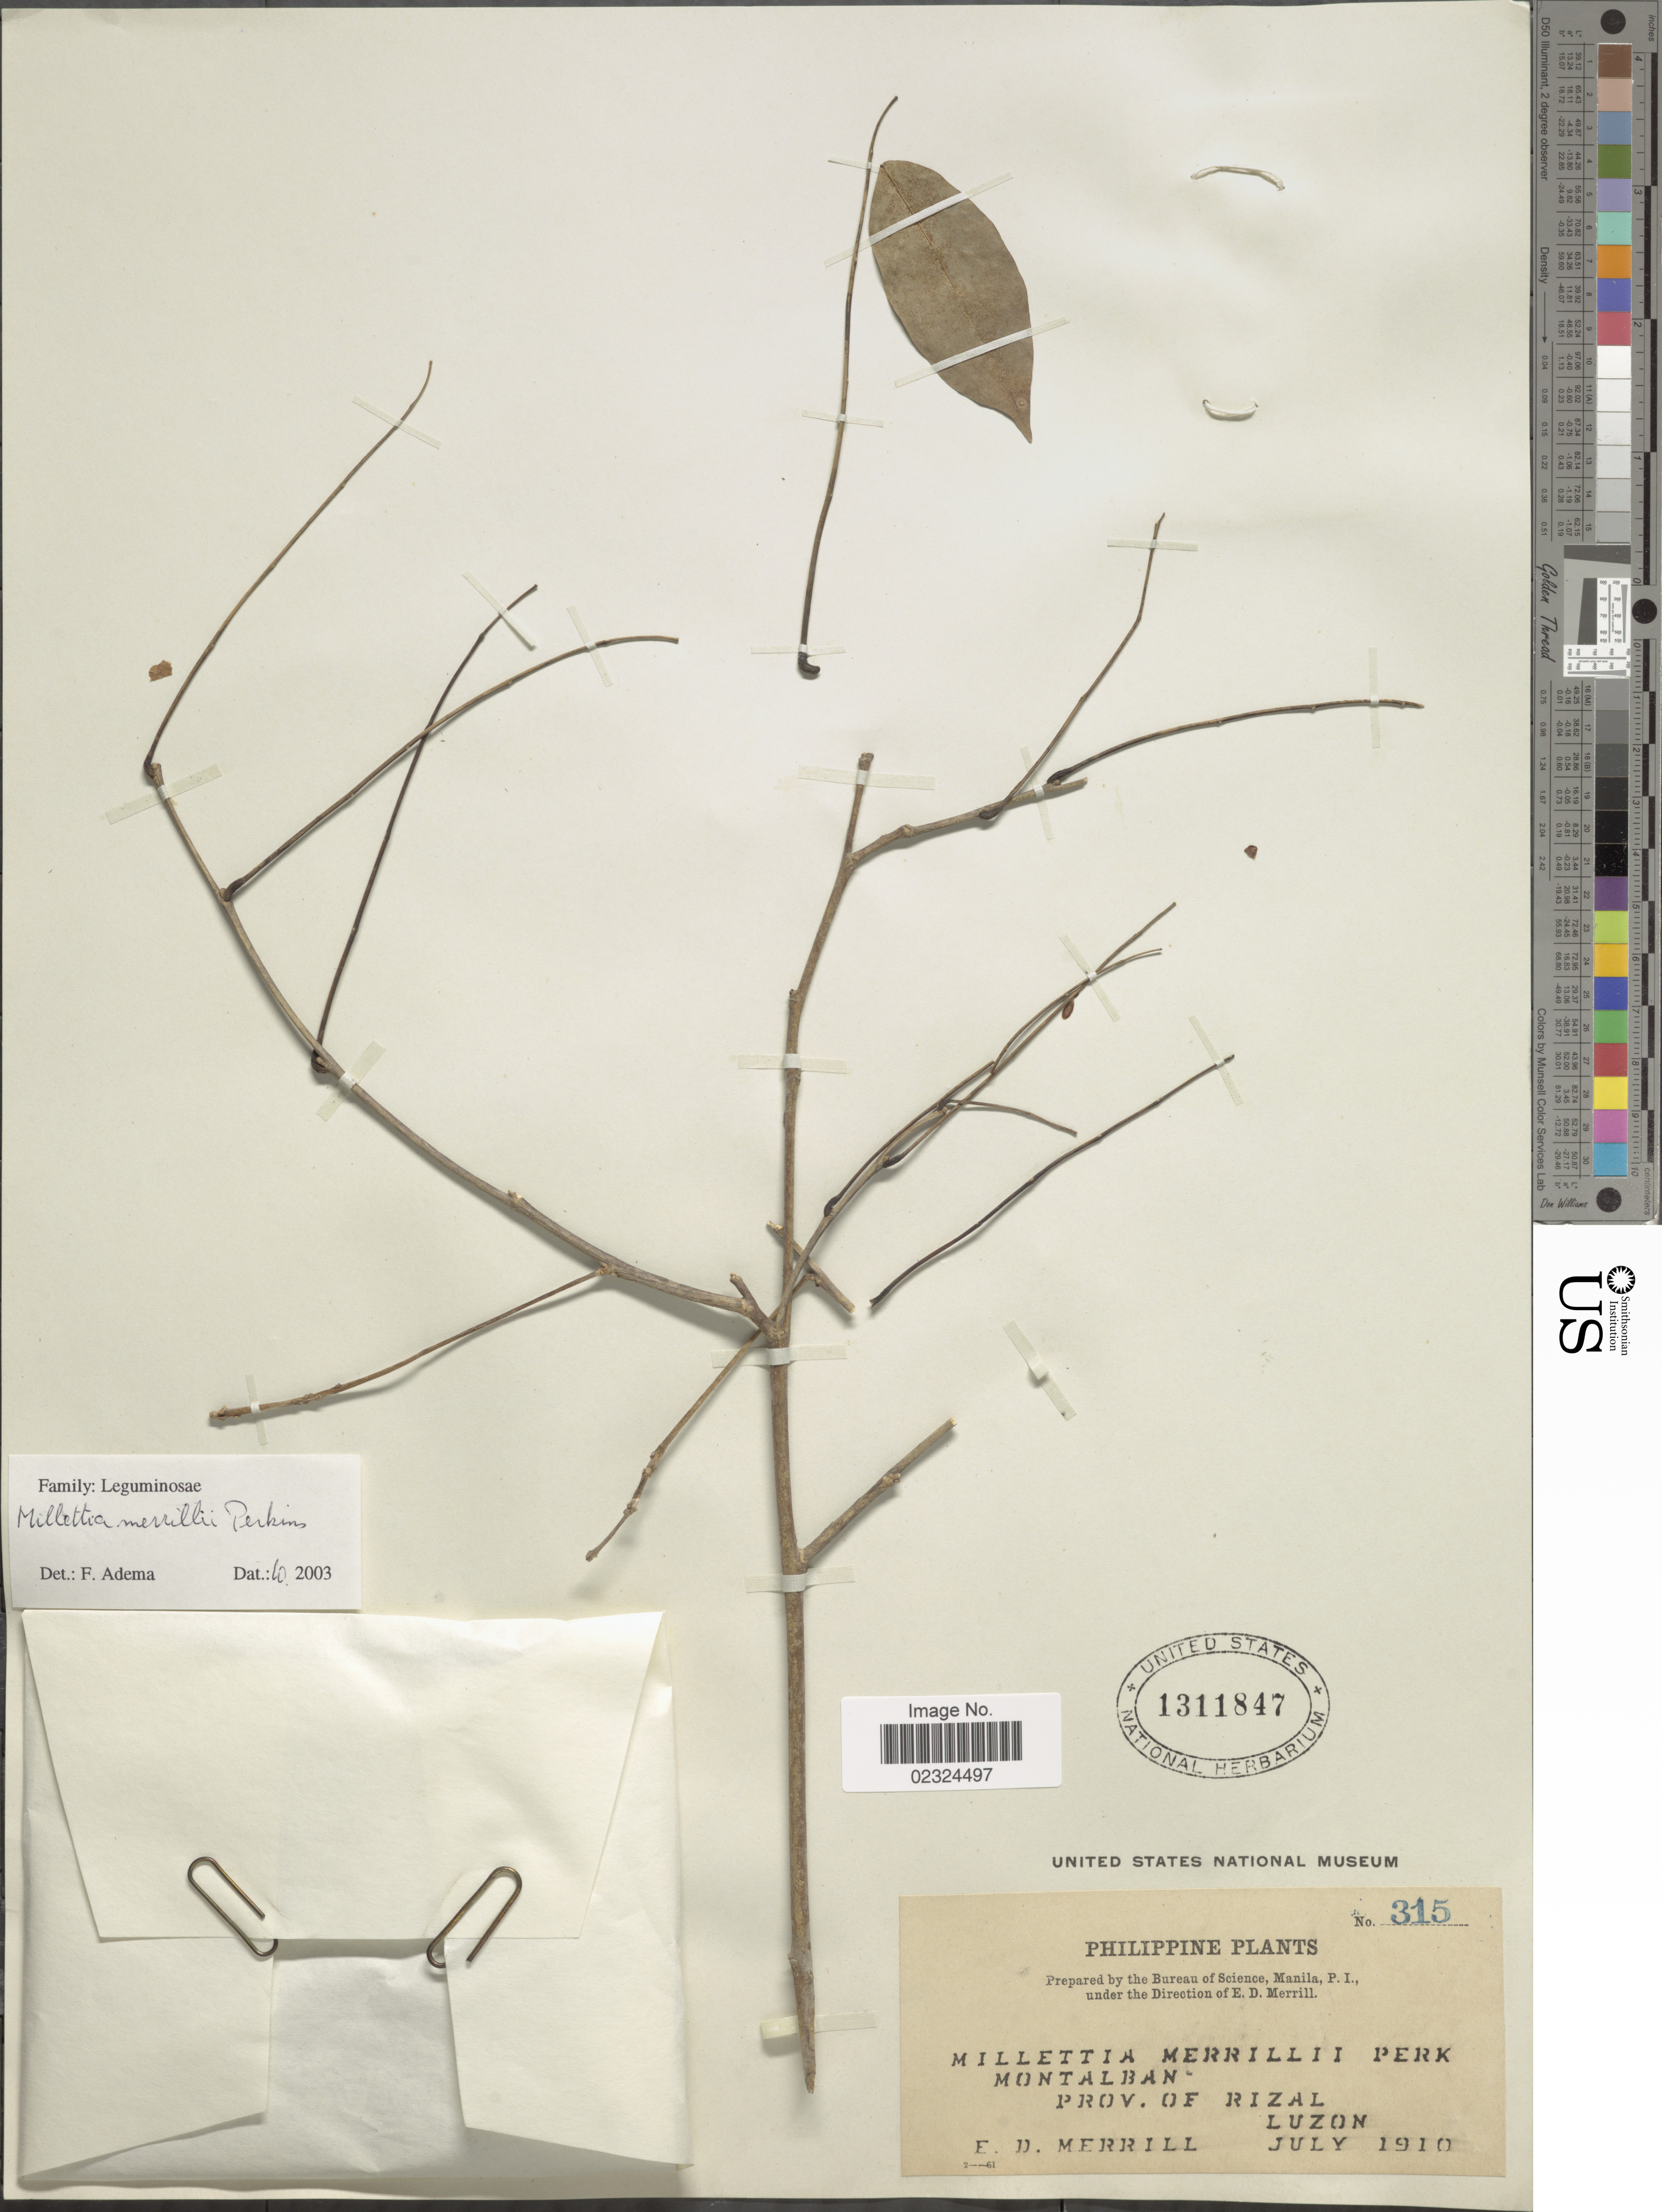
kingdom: Plantae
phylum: Tracheophyta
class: Magnoliopsida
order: Fabales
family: Fabaceae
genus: Millettia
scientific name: Millettia merrillii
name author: Perkins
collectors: E. D. Merrill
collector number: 315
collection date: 1910-07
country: Philippines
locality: Prov. of Rizal. Luzon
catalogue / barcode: US 1311847